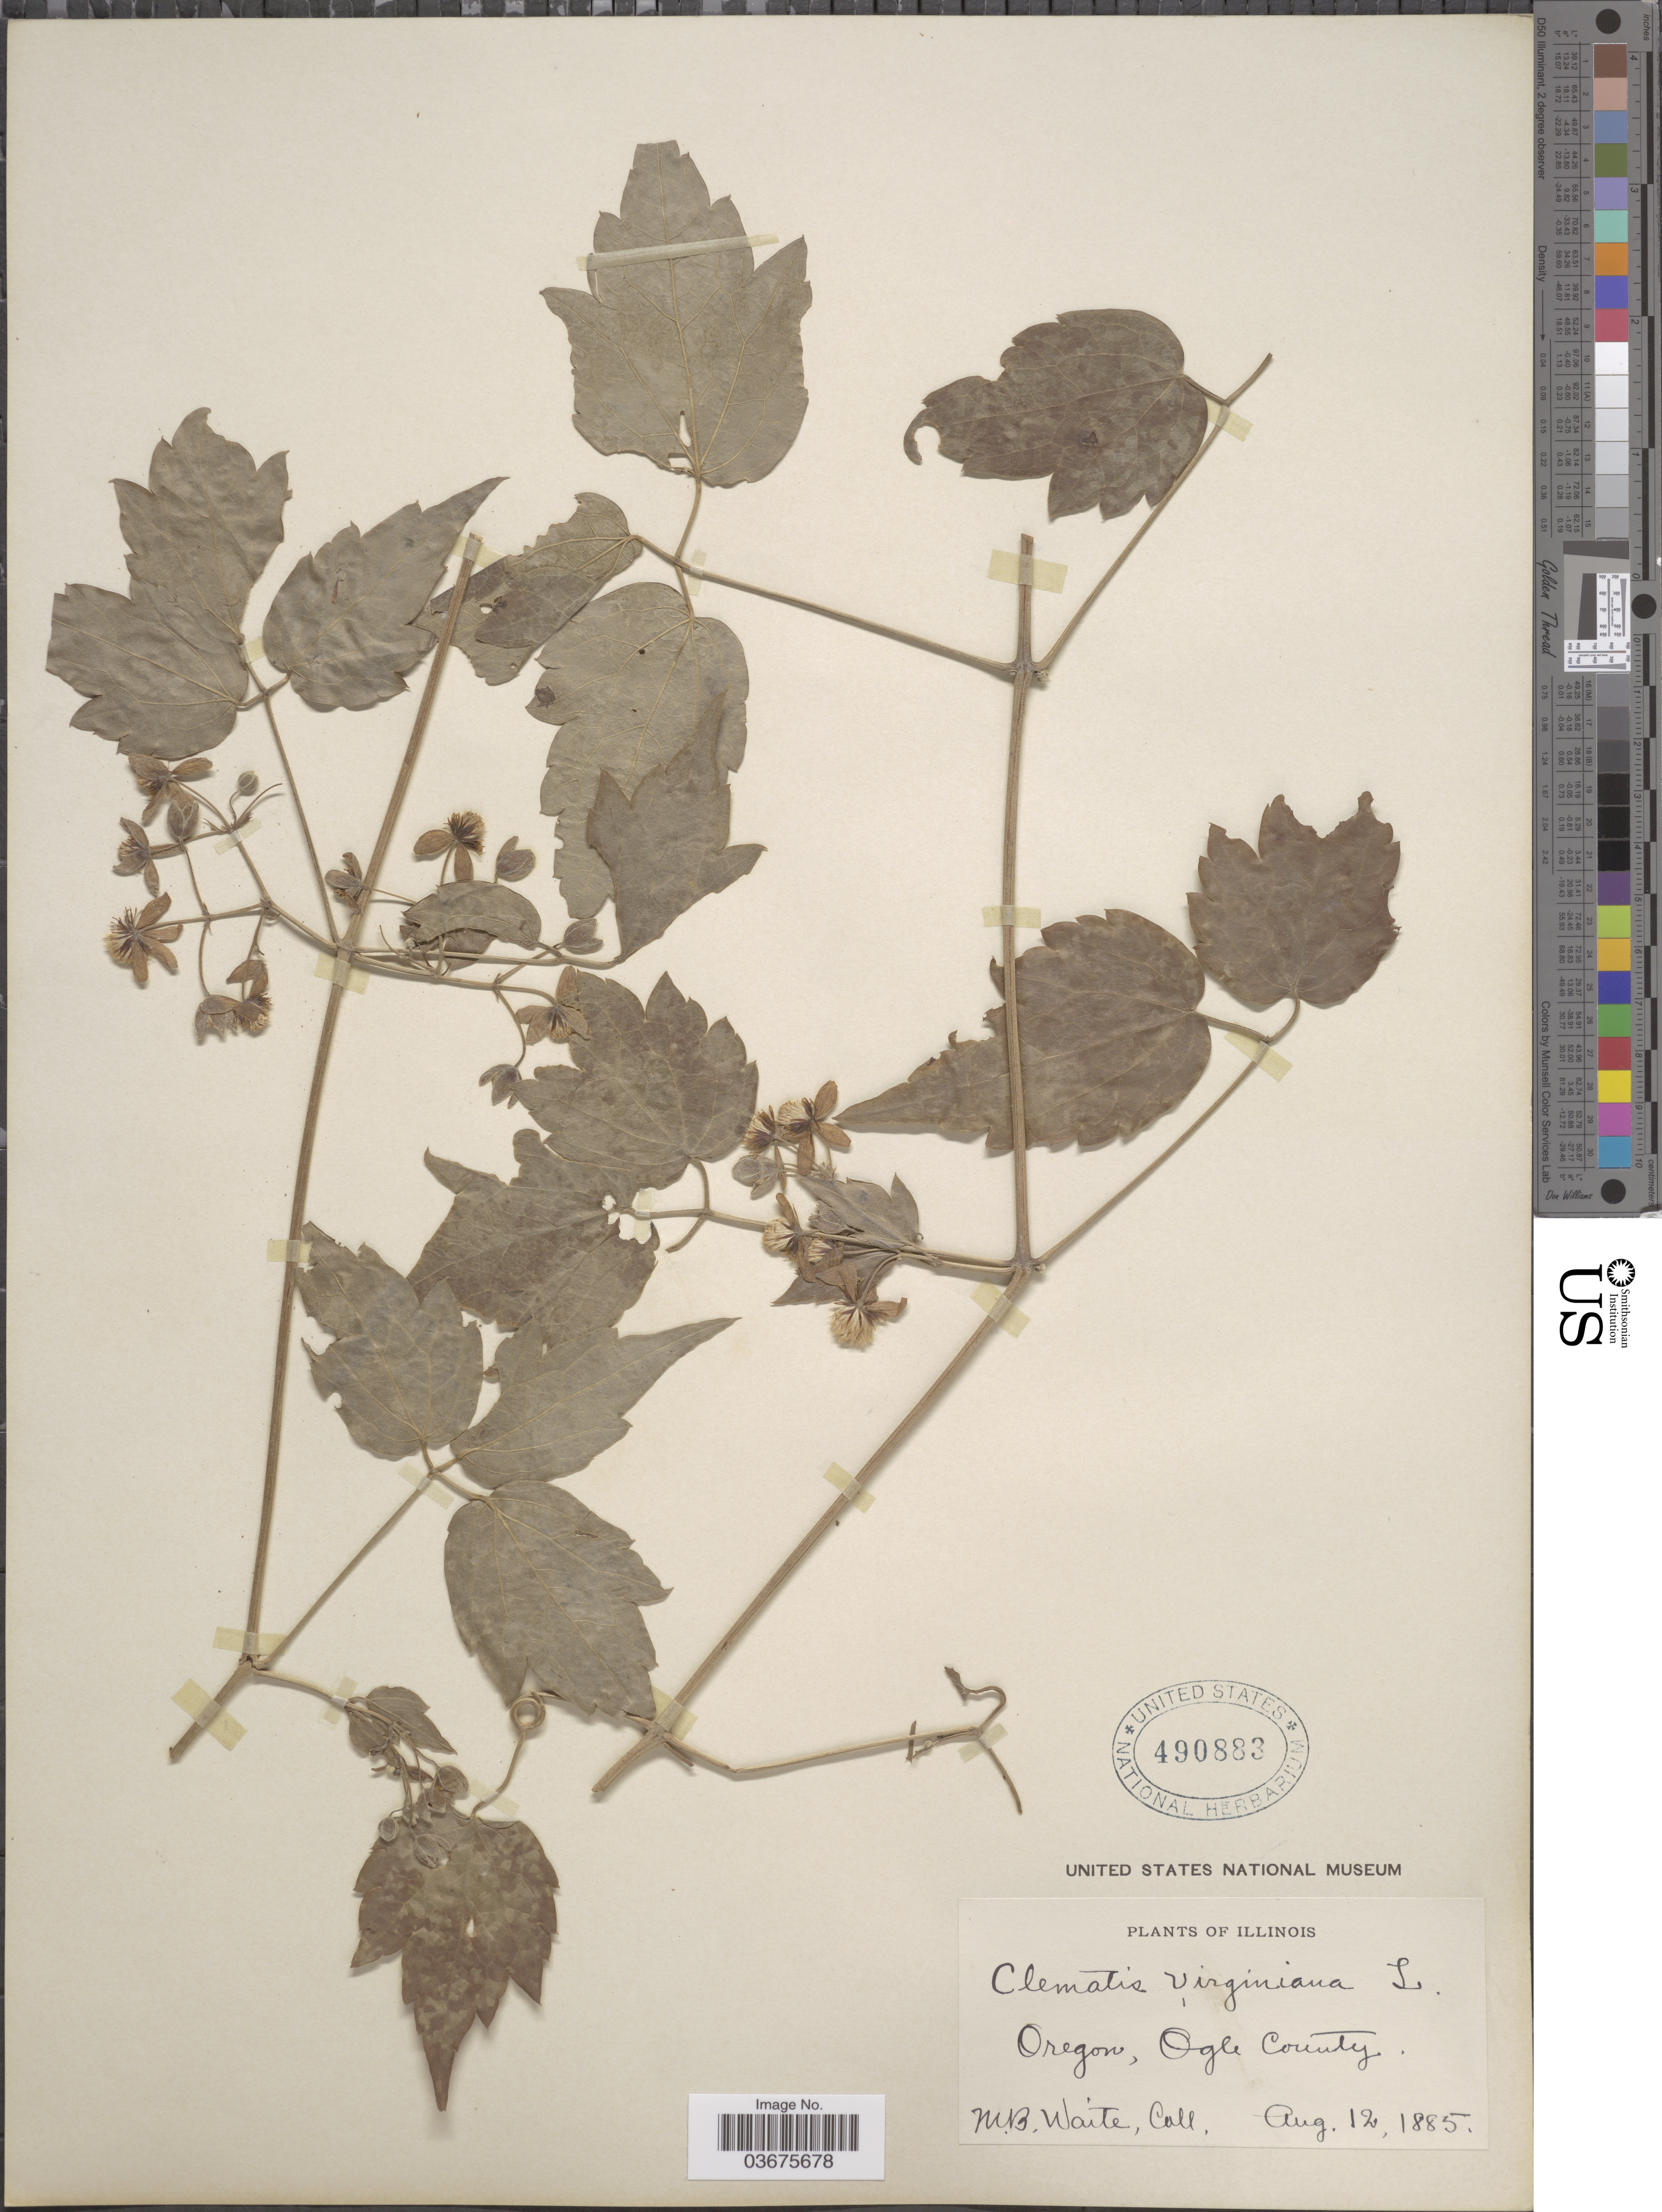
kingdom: Plantae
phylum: Tracheophyta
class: Magnoliopsida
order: Ranunculales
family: Ranunculaceae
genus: Clematis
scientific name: Clematis virginiana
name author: L.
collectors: M. B. Waite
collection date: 1885-08-12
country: United States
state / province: Illinois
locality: Oregon, Ogle County.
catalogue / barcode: US 490883